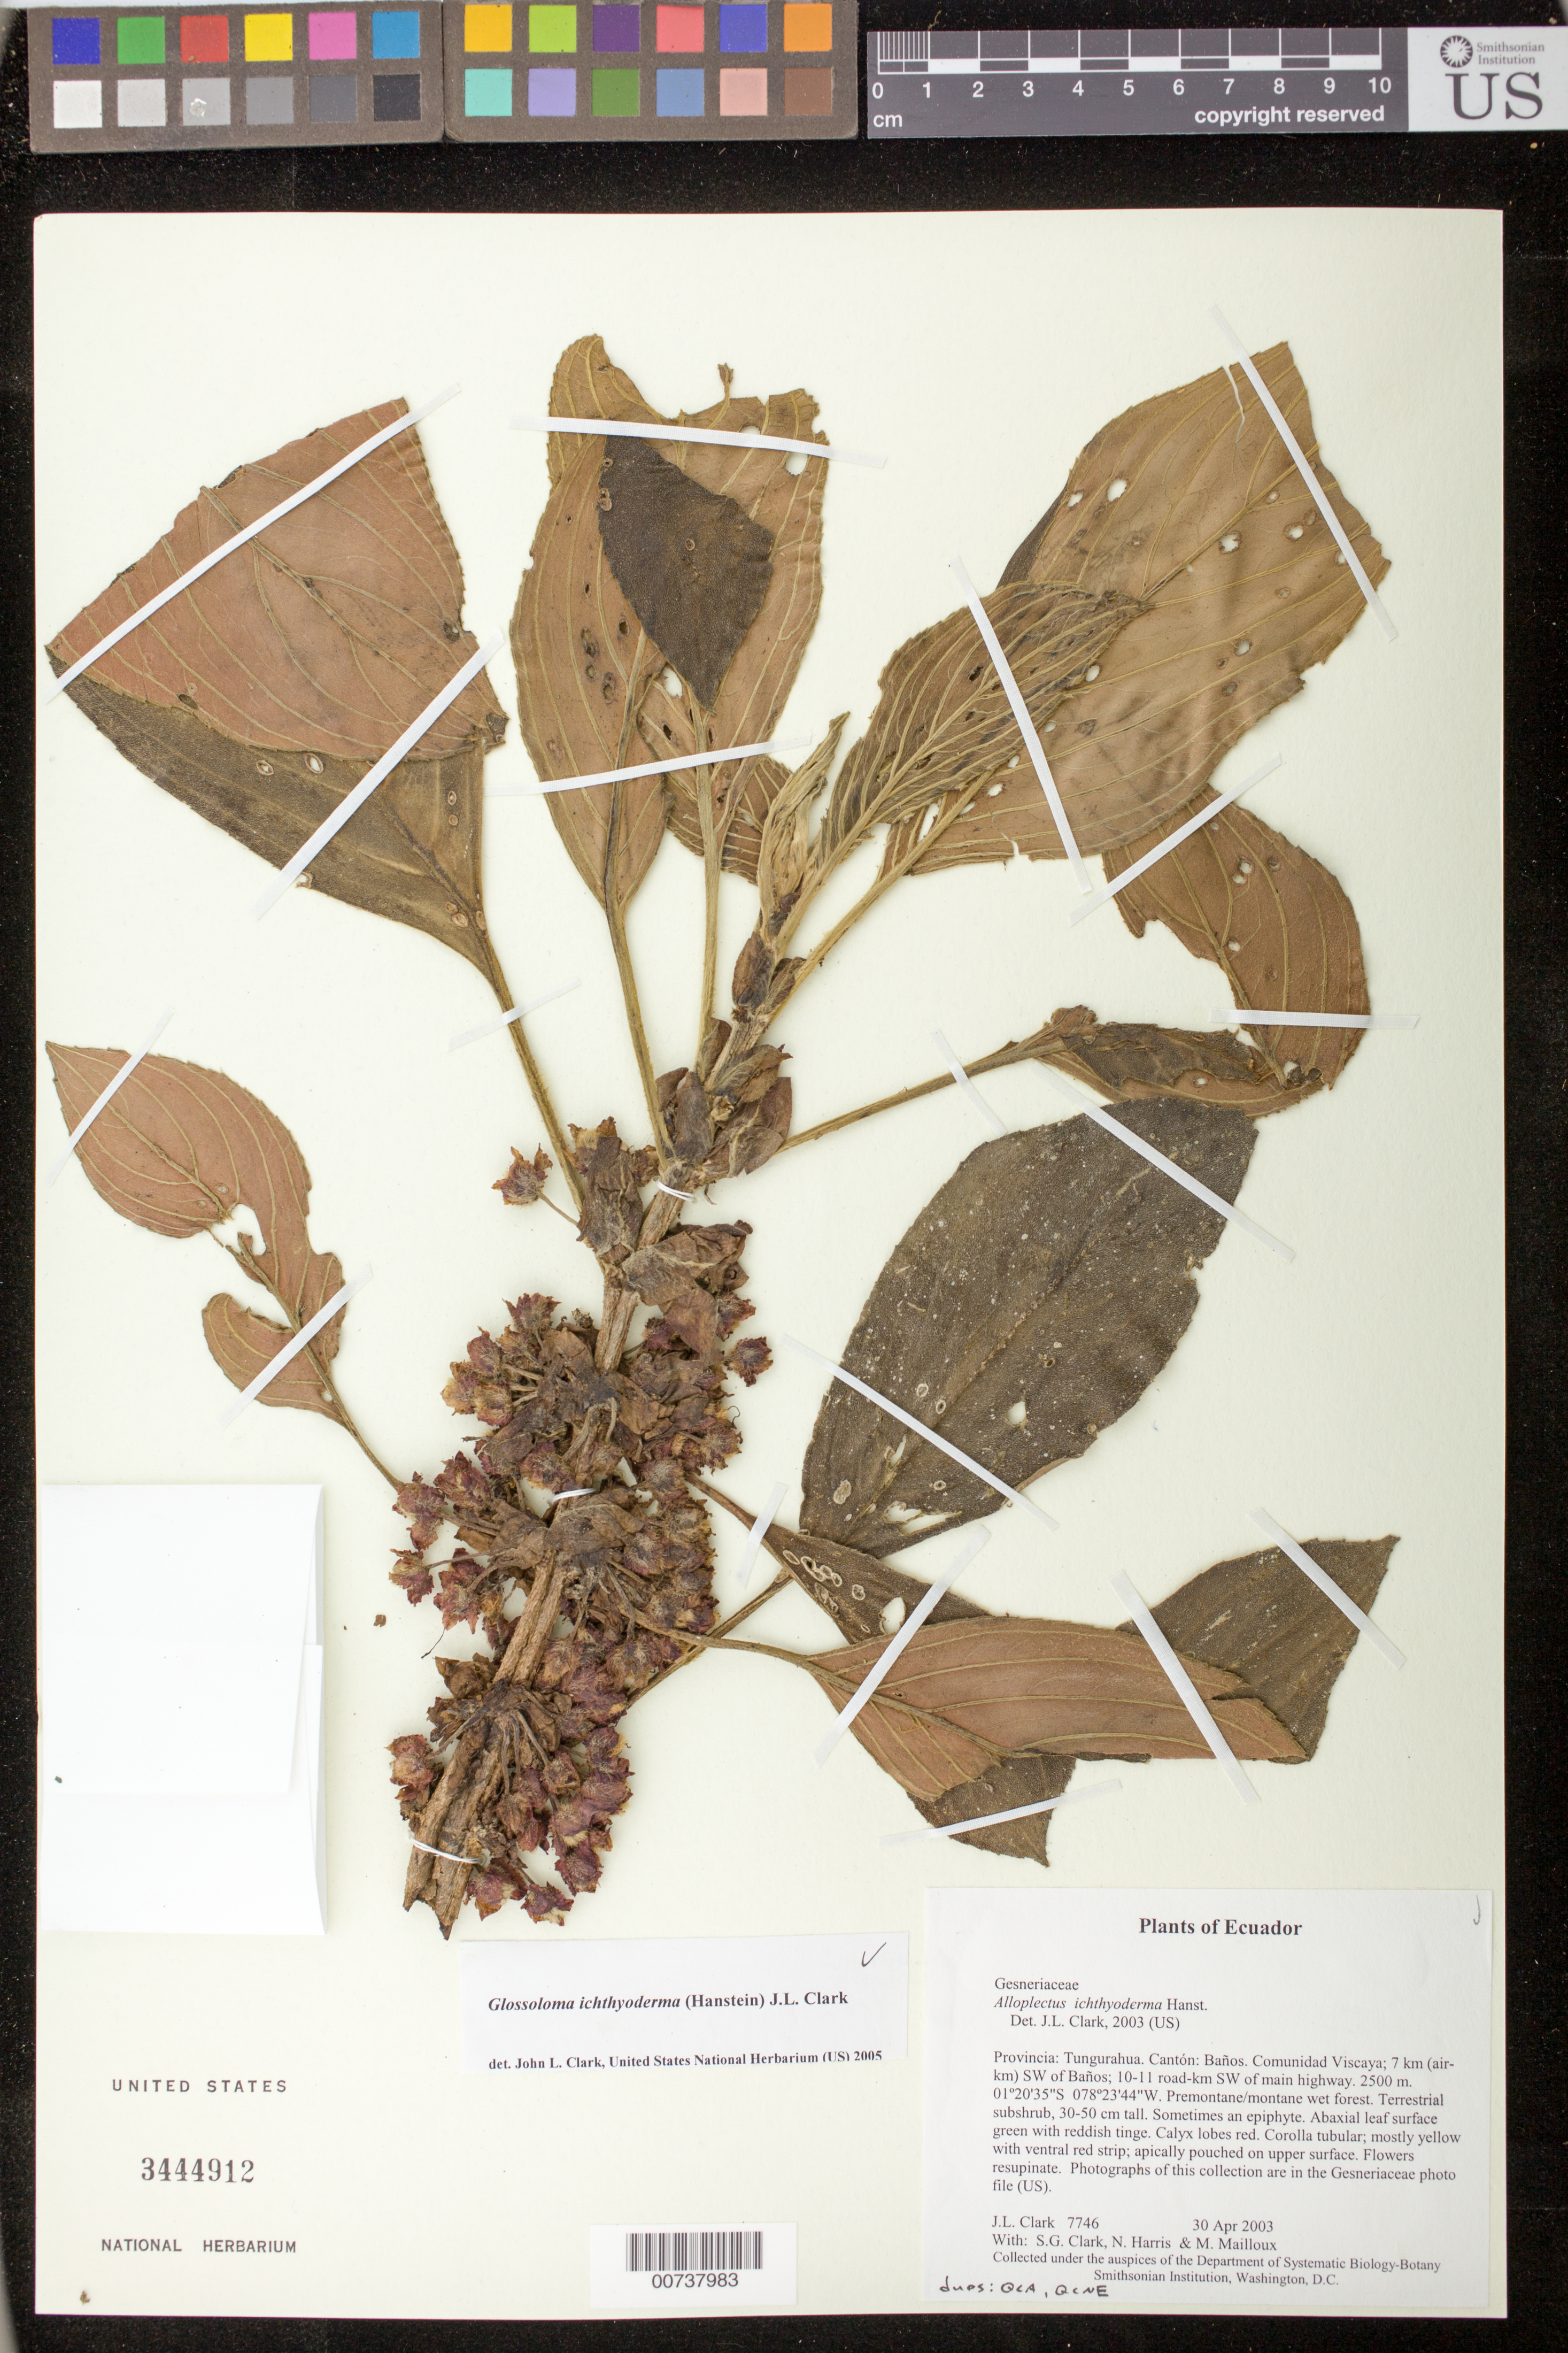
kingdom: Plantae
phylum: Tracheophyta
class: Magnoliopsida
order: Lamiales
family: Gesneriaceae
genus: Glossoloma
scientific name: Glossoloma ichthyoderma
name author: (Hanst.) J.L. Clark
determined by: Clark, J. L., (SEL), The Marie Selby Botanical Garden (UNITED STATES)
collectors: J. L. Clark, S. G. Clark, N. Harris & M. Mailloux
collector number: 7746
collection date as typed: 30 Apr 2003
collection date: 2003-04-30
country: Ecuador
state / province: Tungurahua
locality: Baños. Comunidad Viscaya; 7 km (air-km) SW of Baños; 10-11 road-km SW of main highway.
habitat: Premontane/montane wet forest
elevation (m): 2500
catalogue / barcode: US 3444912